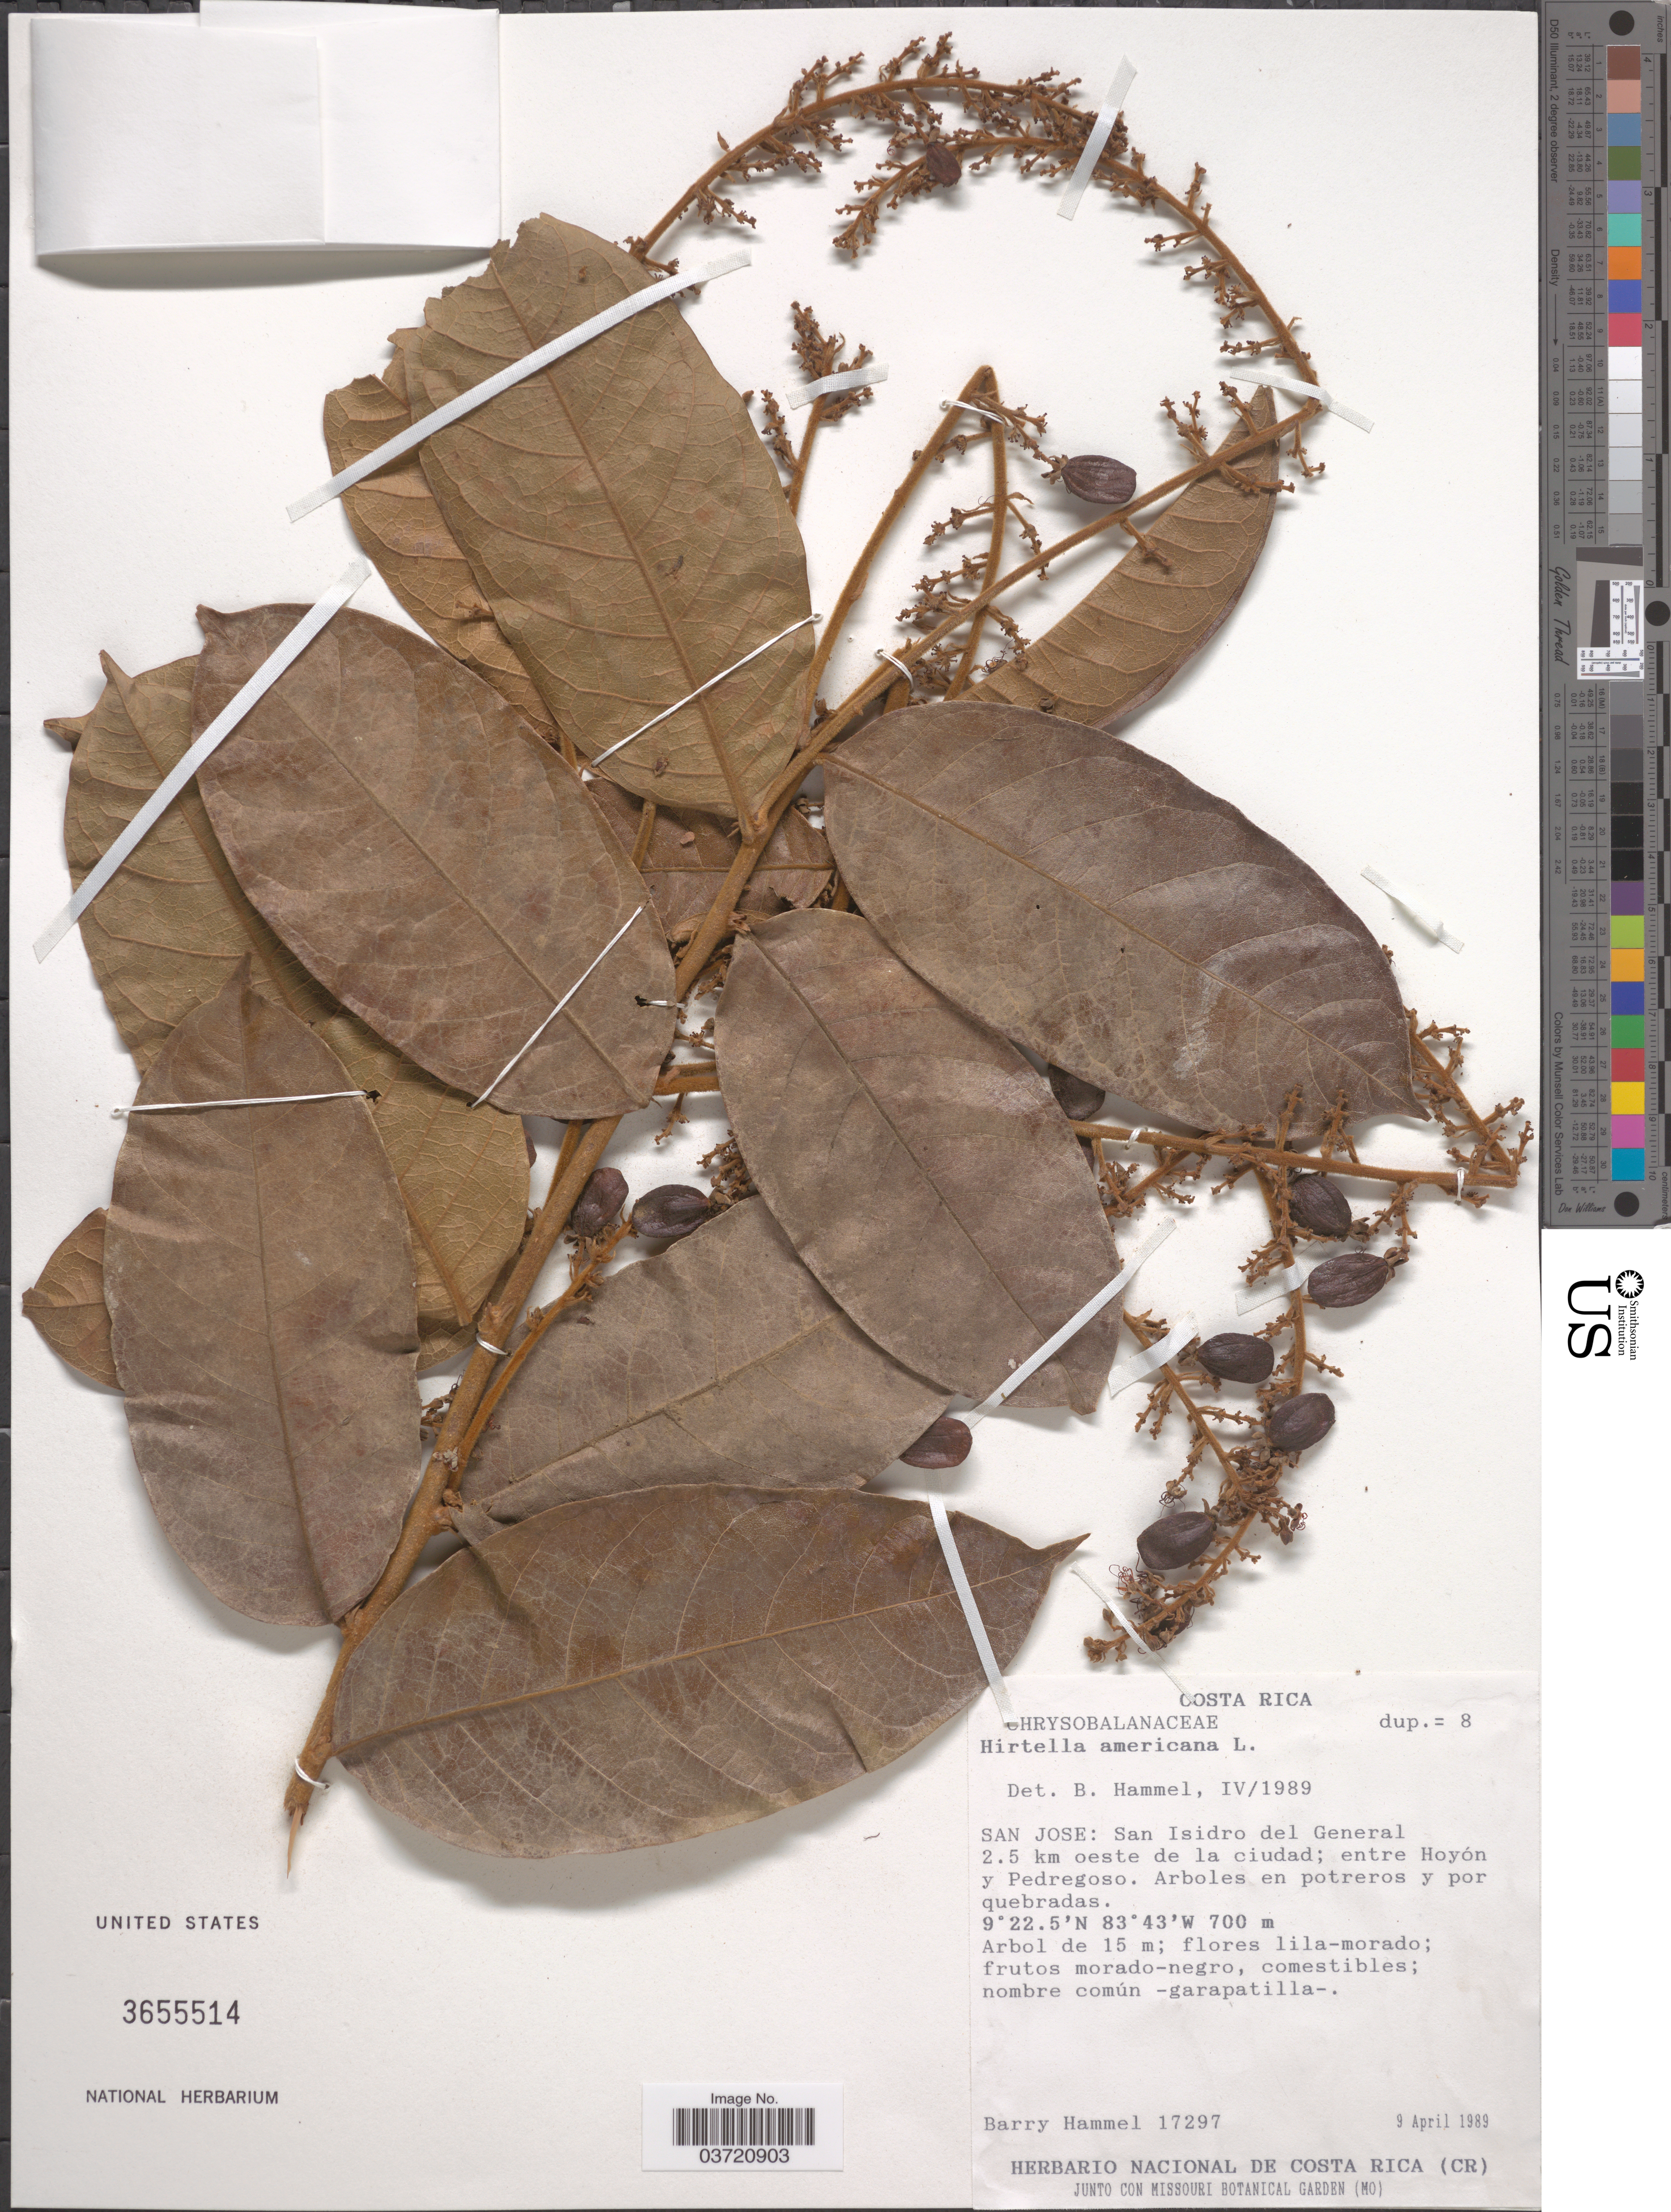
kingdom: Plantae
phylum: Tracheophyta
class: Magnoliopsida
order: Malpighiales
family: Chrysobalanaceae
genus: Hirtella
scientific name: Hirtella americana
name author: L.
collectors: B. Hammel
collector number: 17297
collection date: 1989-04-09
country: Costa Rica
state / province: San José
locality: San Isidro del General 2.5 km oeste de la ciudad; entre Hoyón y Pedregoso.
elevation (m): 700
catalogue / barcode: US 3655514